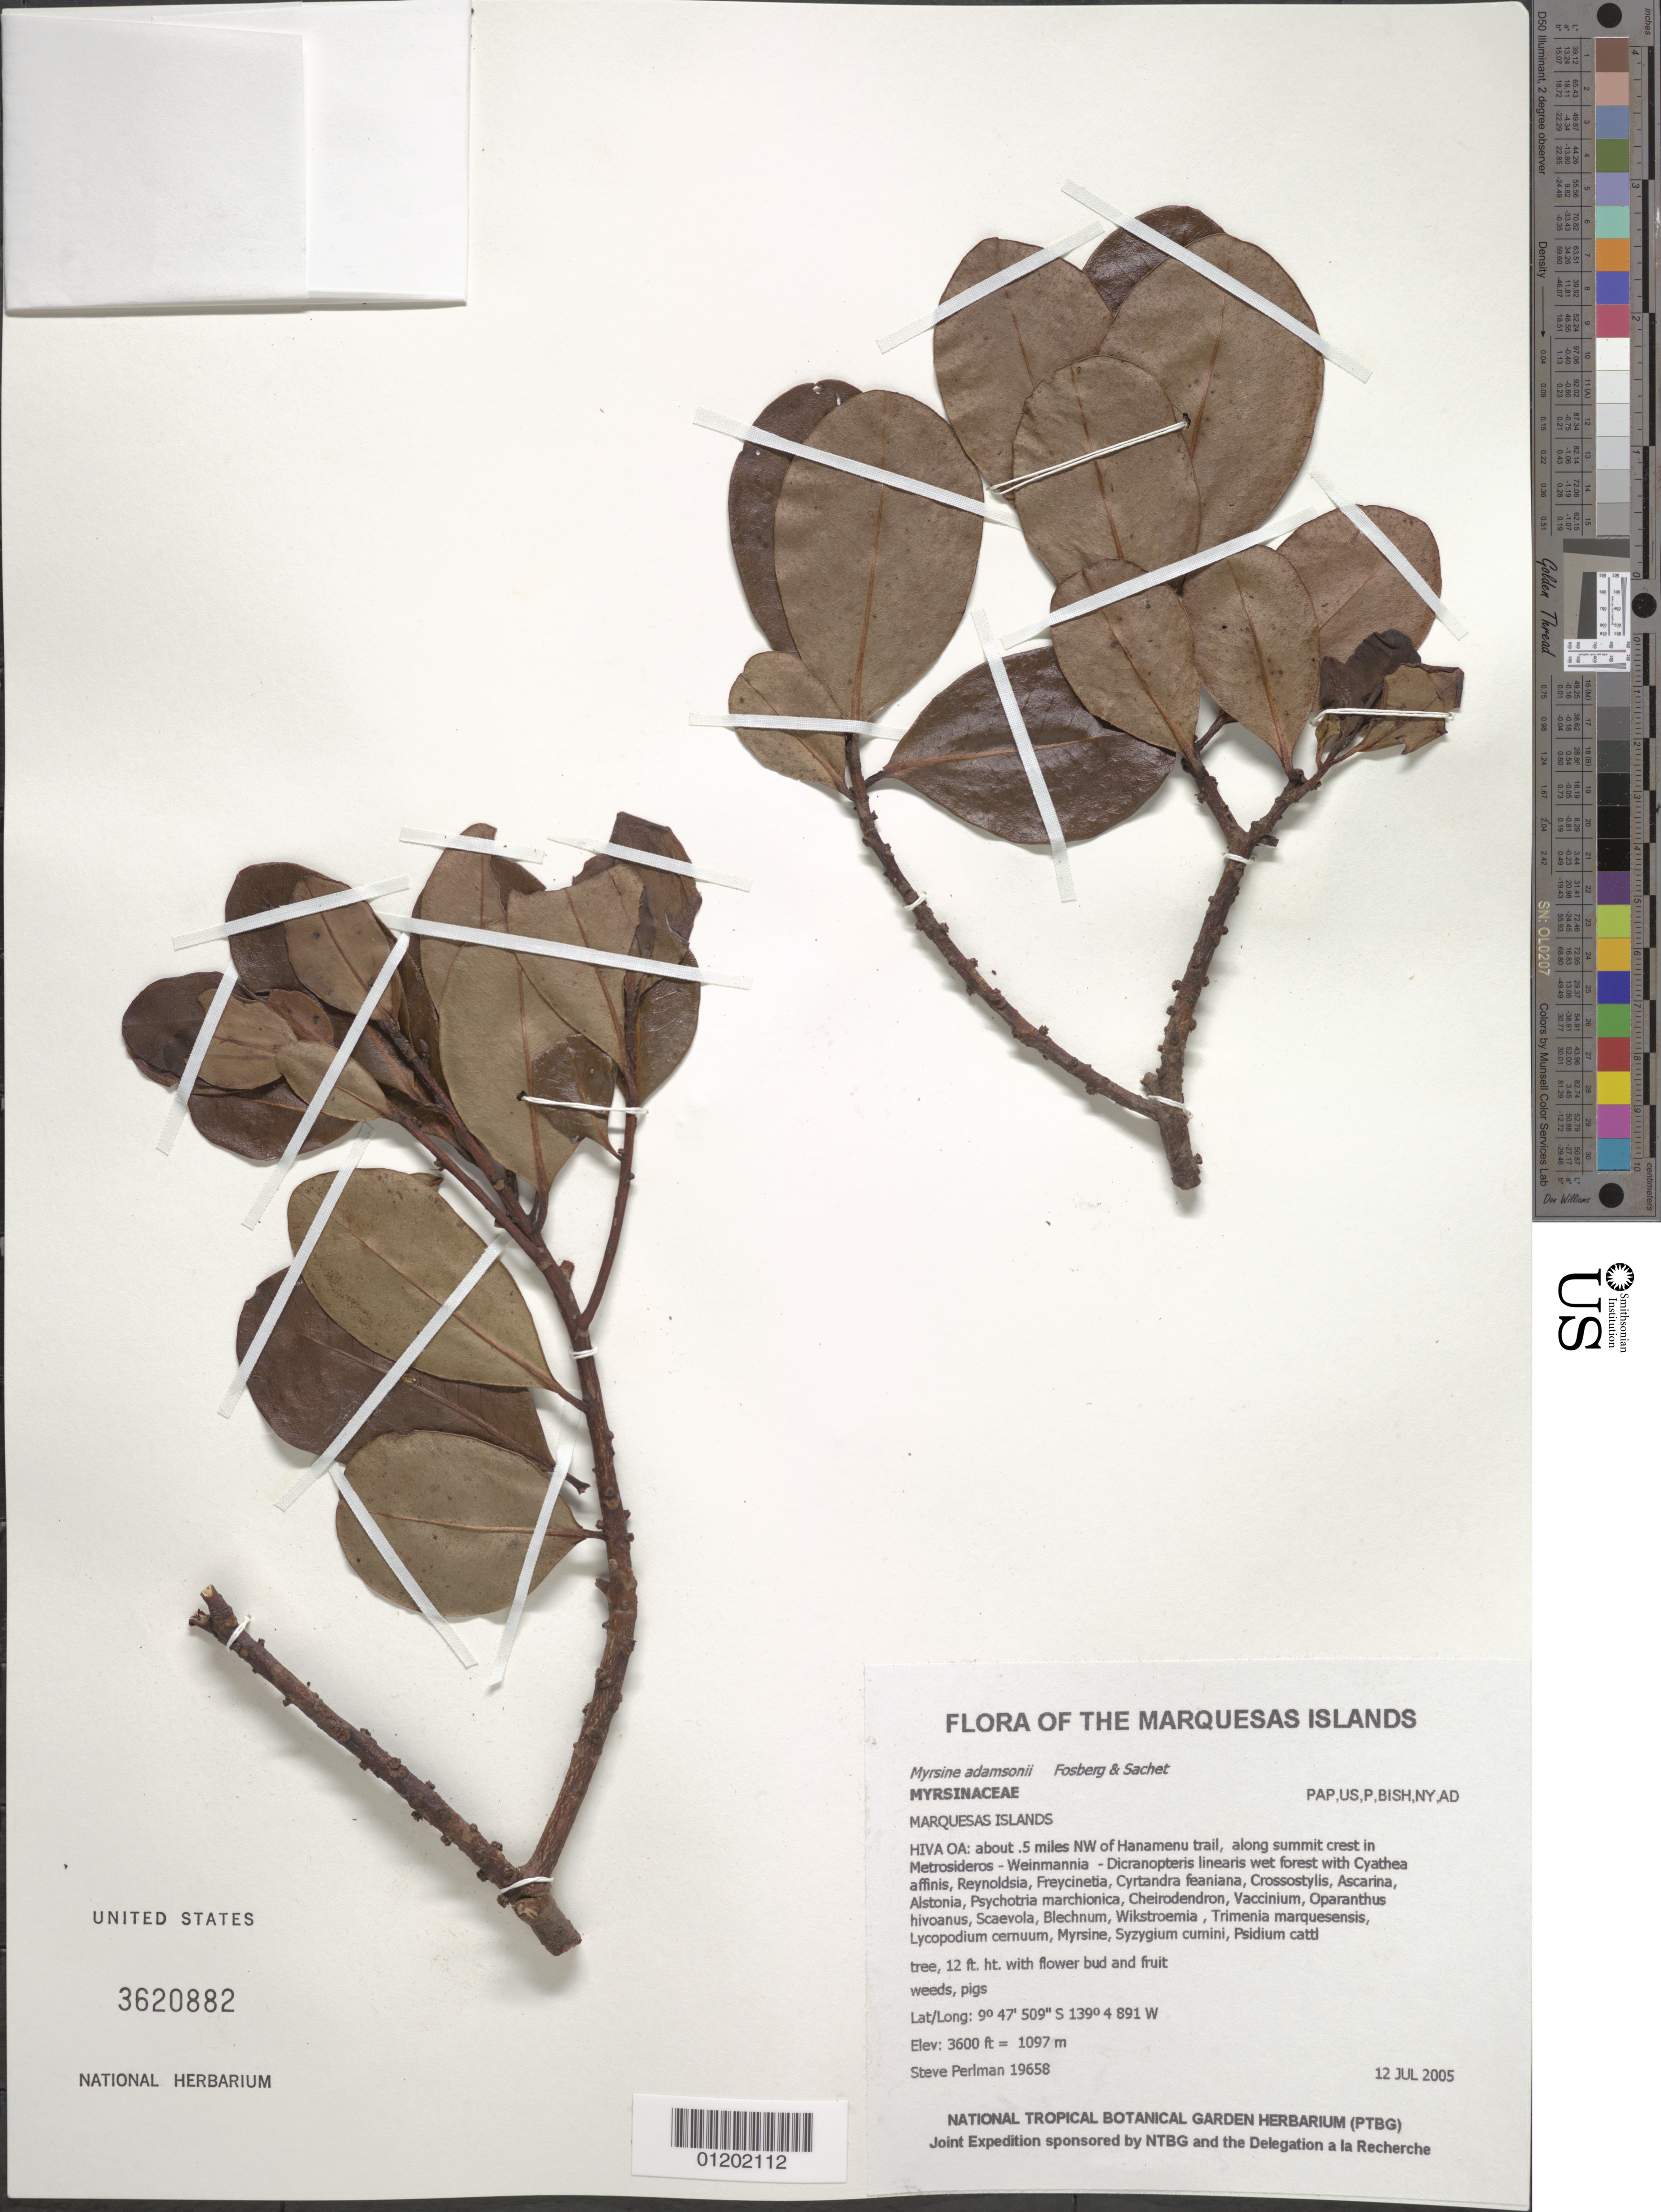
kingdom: Plantae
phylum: Tracheophyta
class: Magnoliopsida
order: Ericales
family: Primulaceae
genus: Myrsine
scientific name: Myrsine adamsonii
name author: Fosberg & Sachet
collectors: S. P. Perlman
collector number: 19658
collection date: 2005-07-12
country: French Polynesia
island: Hiva Oa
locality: About .5 miles NW of Hanamenu trail, along summit crest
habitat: Metrosideros - Weinmannia - Dicranopteris linearis wet forest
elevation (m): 1097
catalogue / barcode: US 3620882